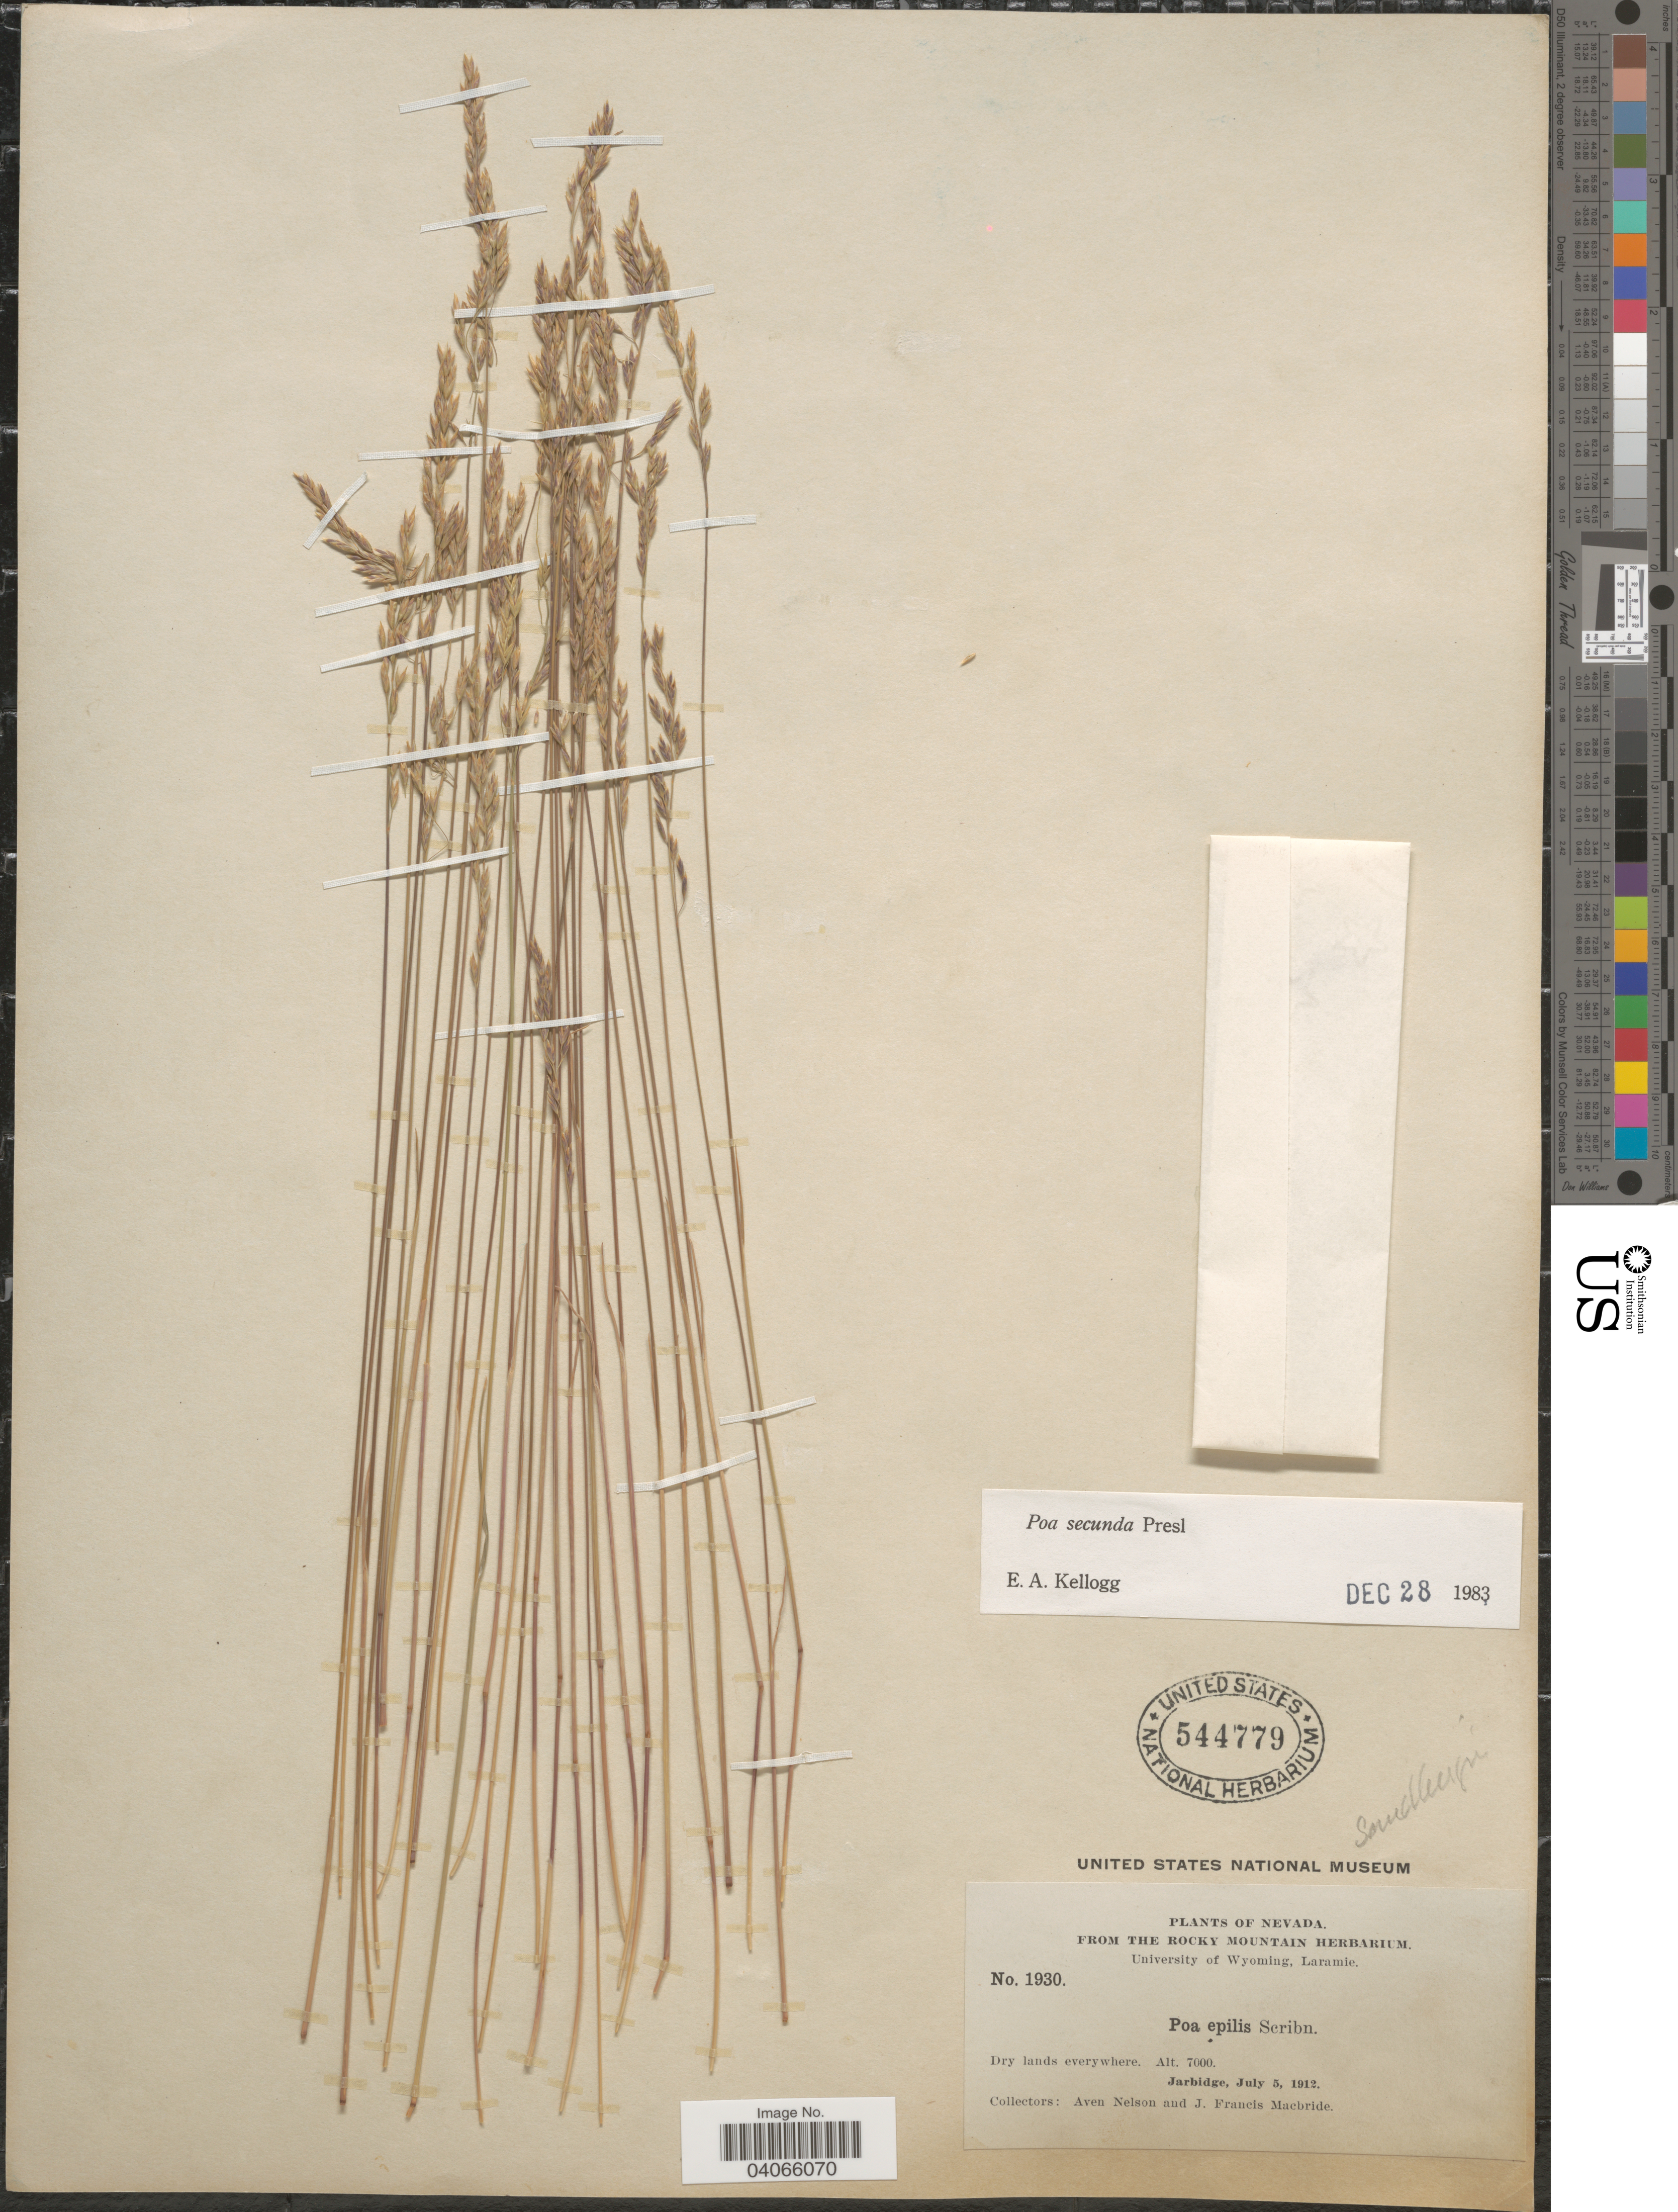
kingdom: Plantae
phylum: Tracheophyta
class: Liliopsida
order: Poales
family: Poaceae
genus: Poa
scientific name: Poa secunda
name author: J. Presl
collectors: A. Nelson & J. F. Macbride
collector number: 1930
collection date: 1912-07-05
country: United States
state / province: Nevada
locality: Jarbidge.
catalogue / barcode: US 544779